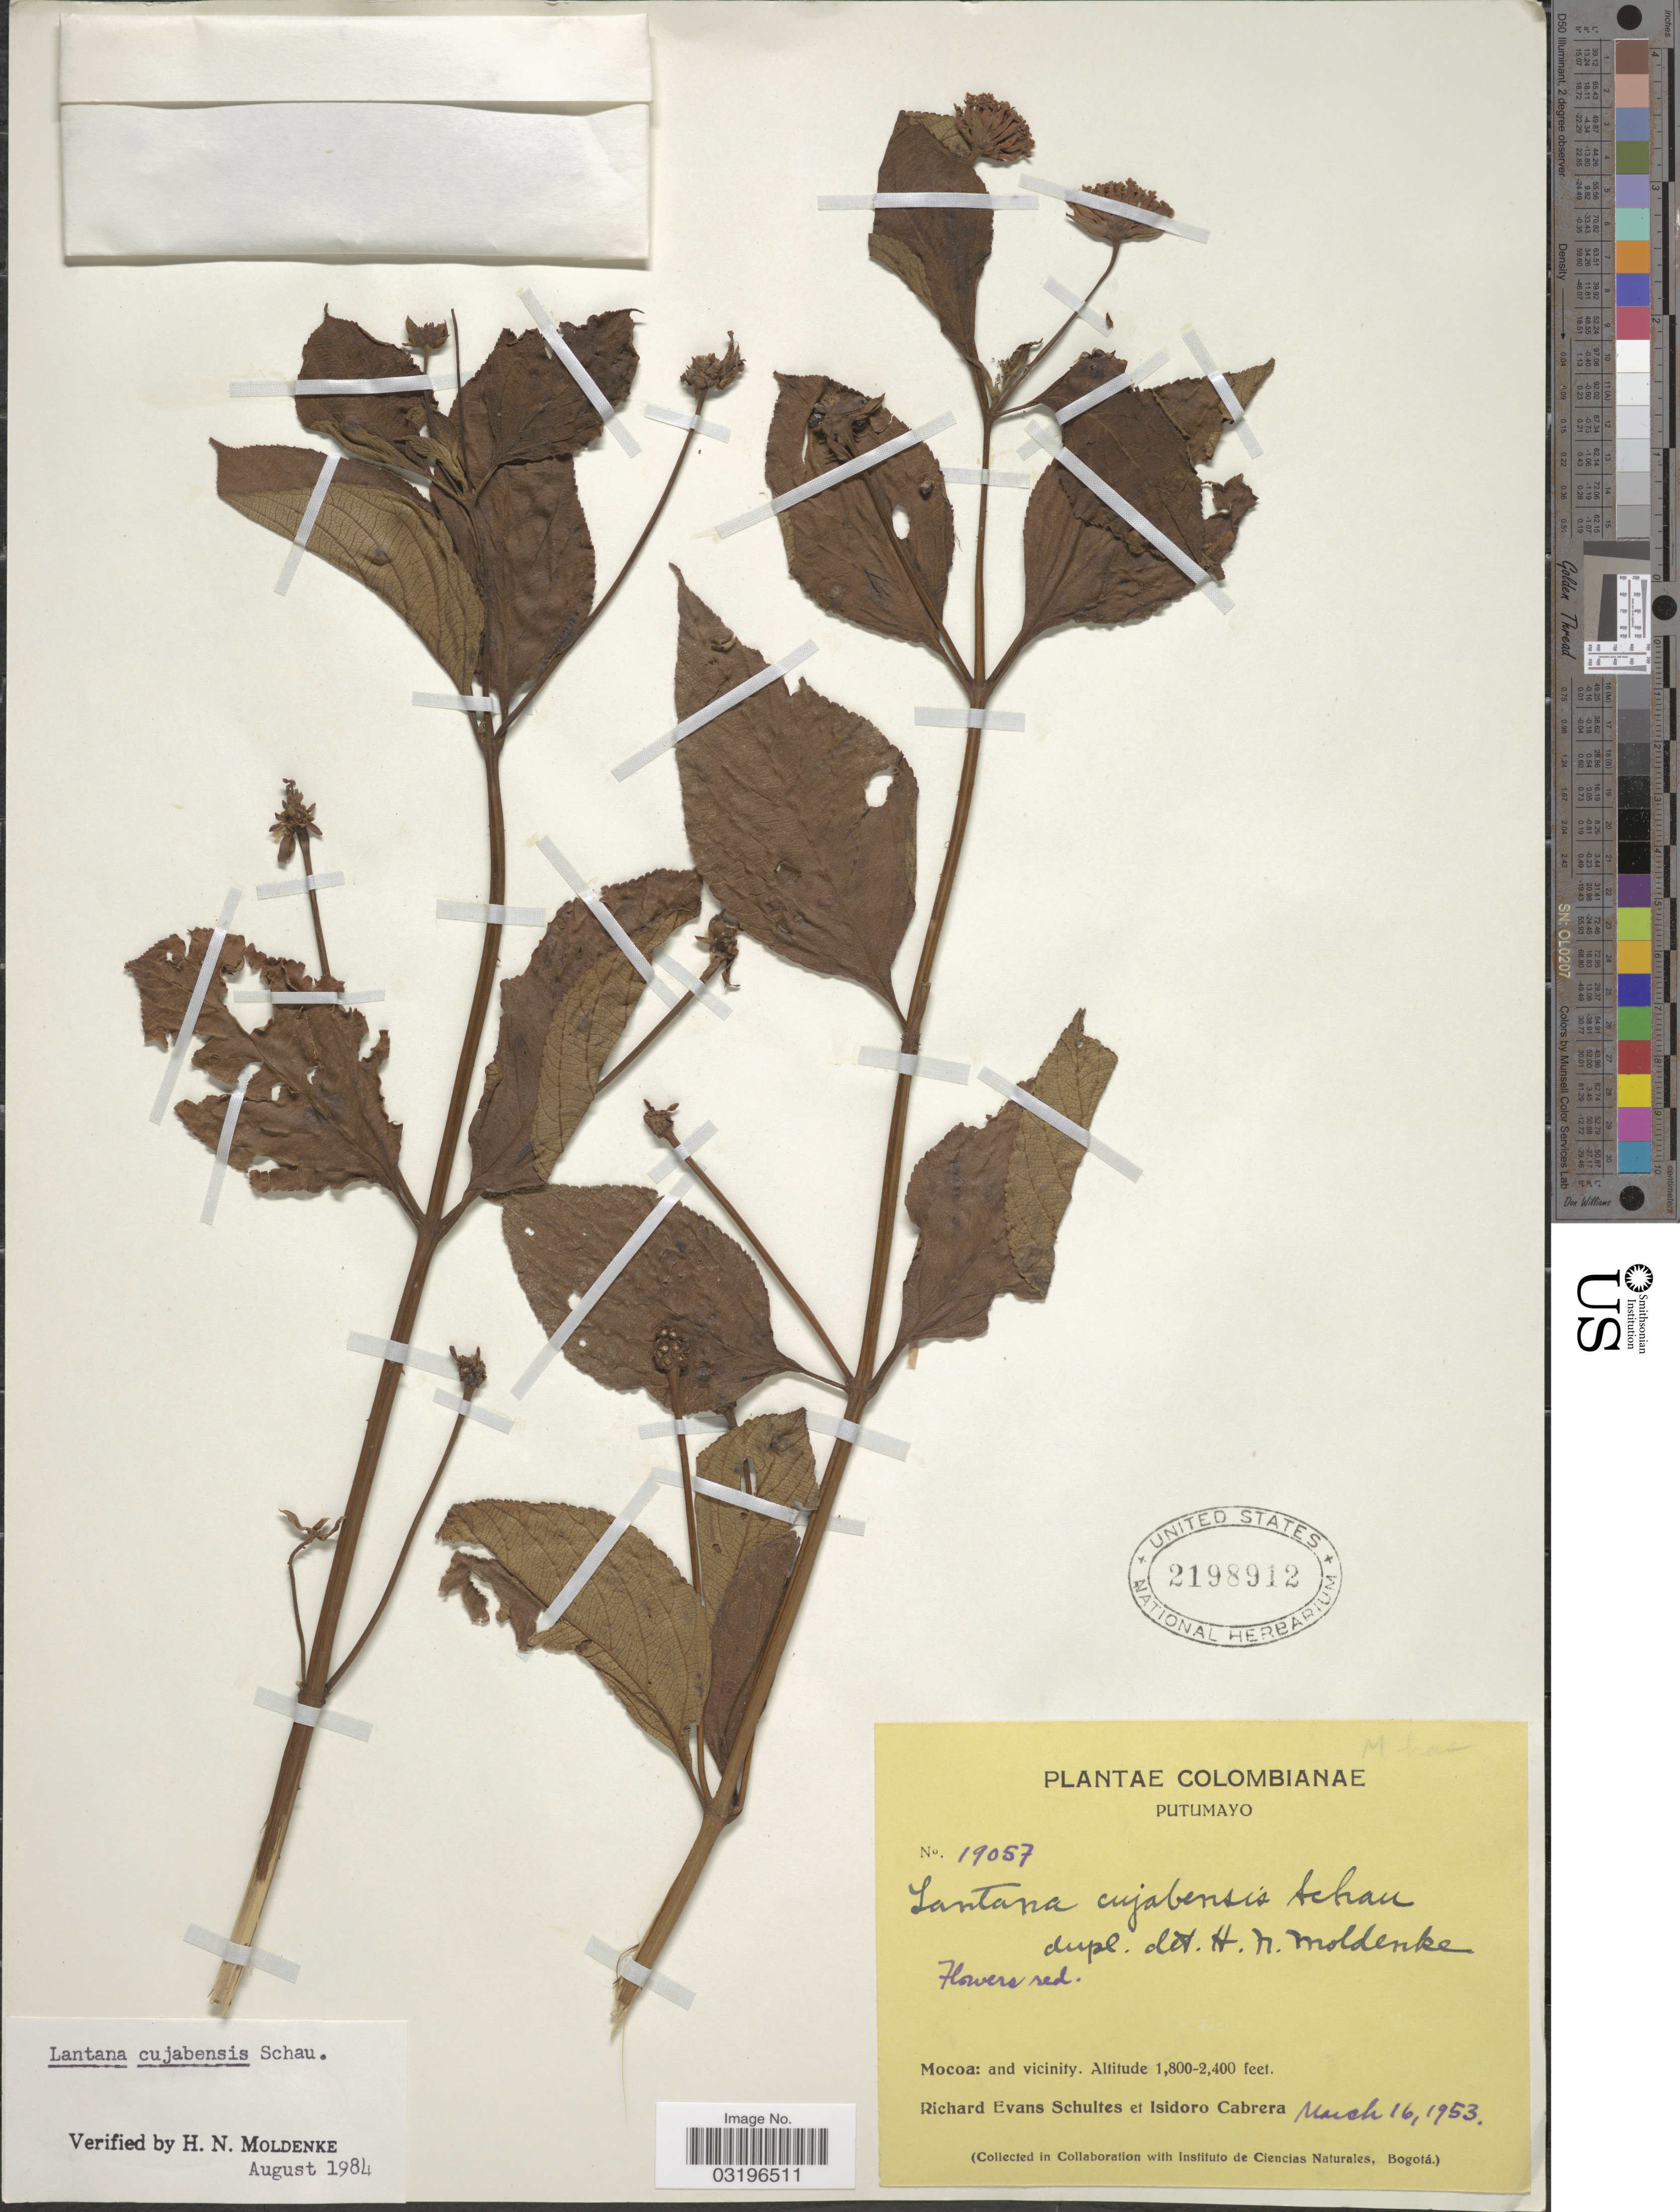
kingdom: Plantae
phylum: Tracheophyta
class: Magnoliopsida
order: Lamiales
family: Verbenaceae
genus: Lantana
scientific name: Lantana cujabensis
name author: Schau.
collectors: R. E. Schultes & I. Cabrera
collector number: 19057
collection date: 1953-10-16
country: Colombia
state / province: Putumayo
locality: Mocoa: and vicinity.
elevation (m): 549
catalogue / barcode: US 2198912